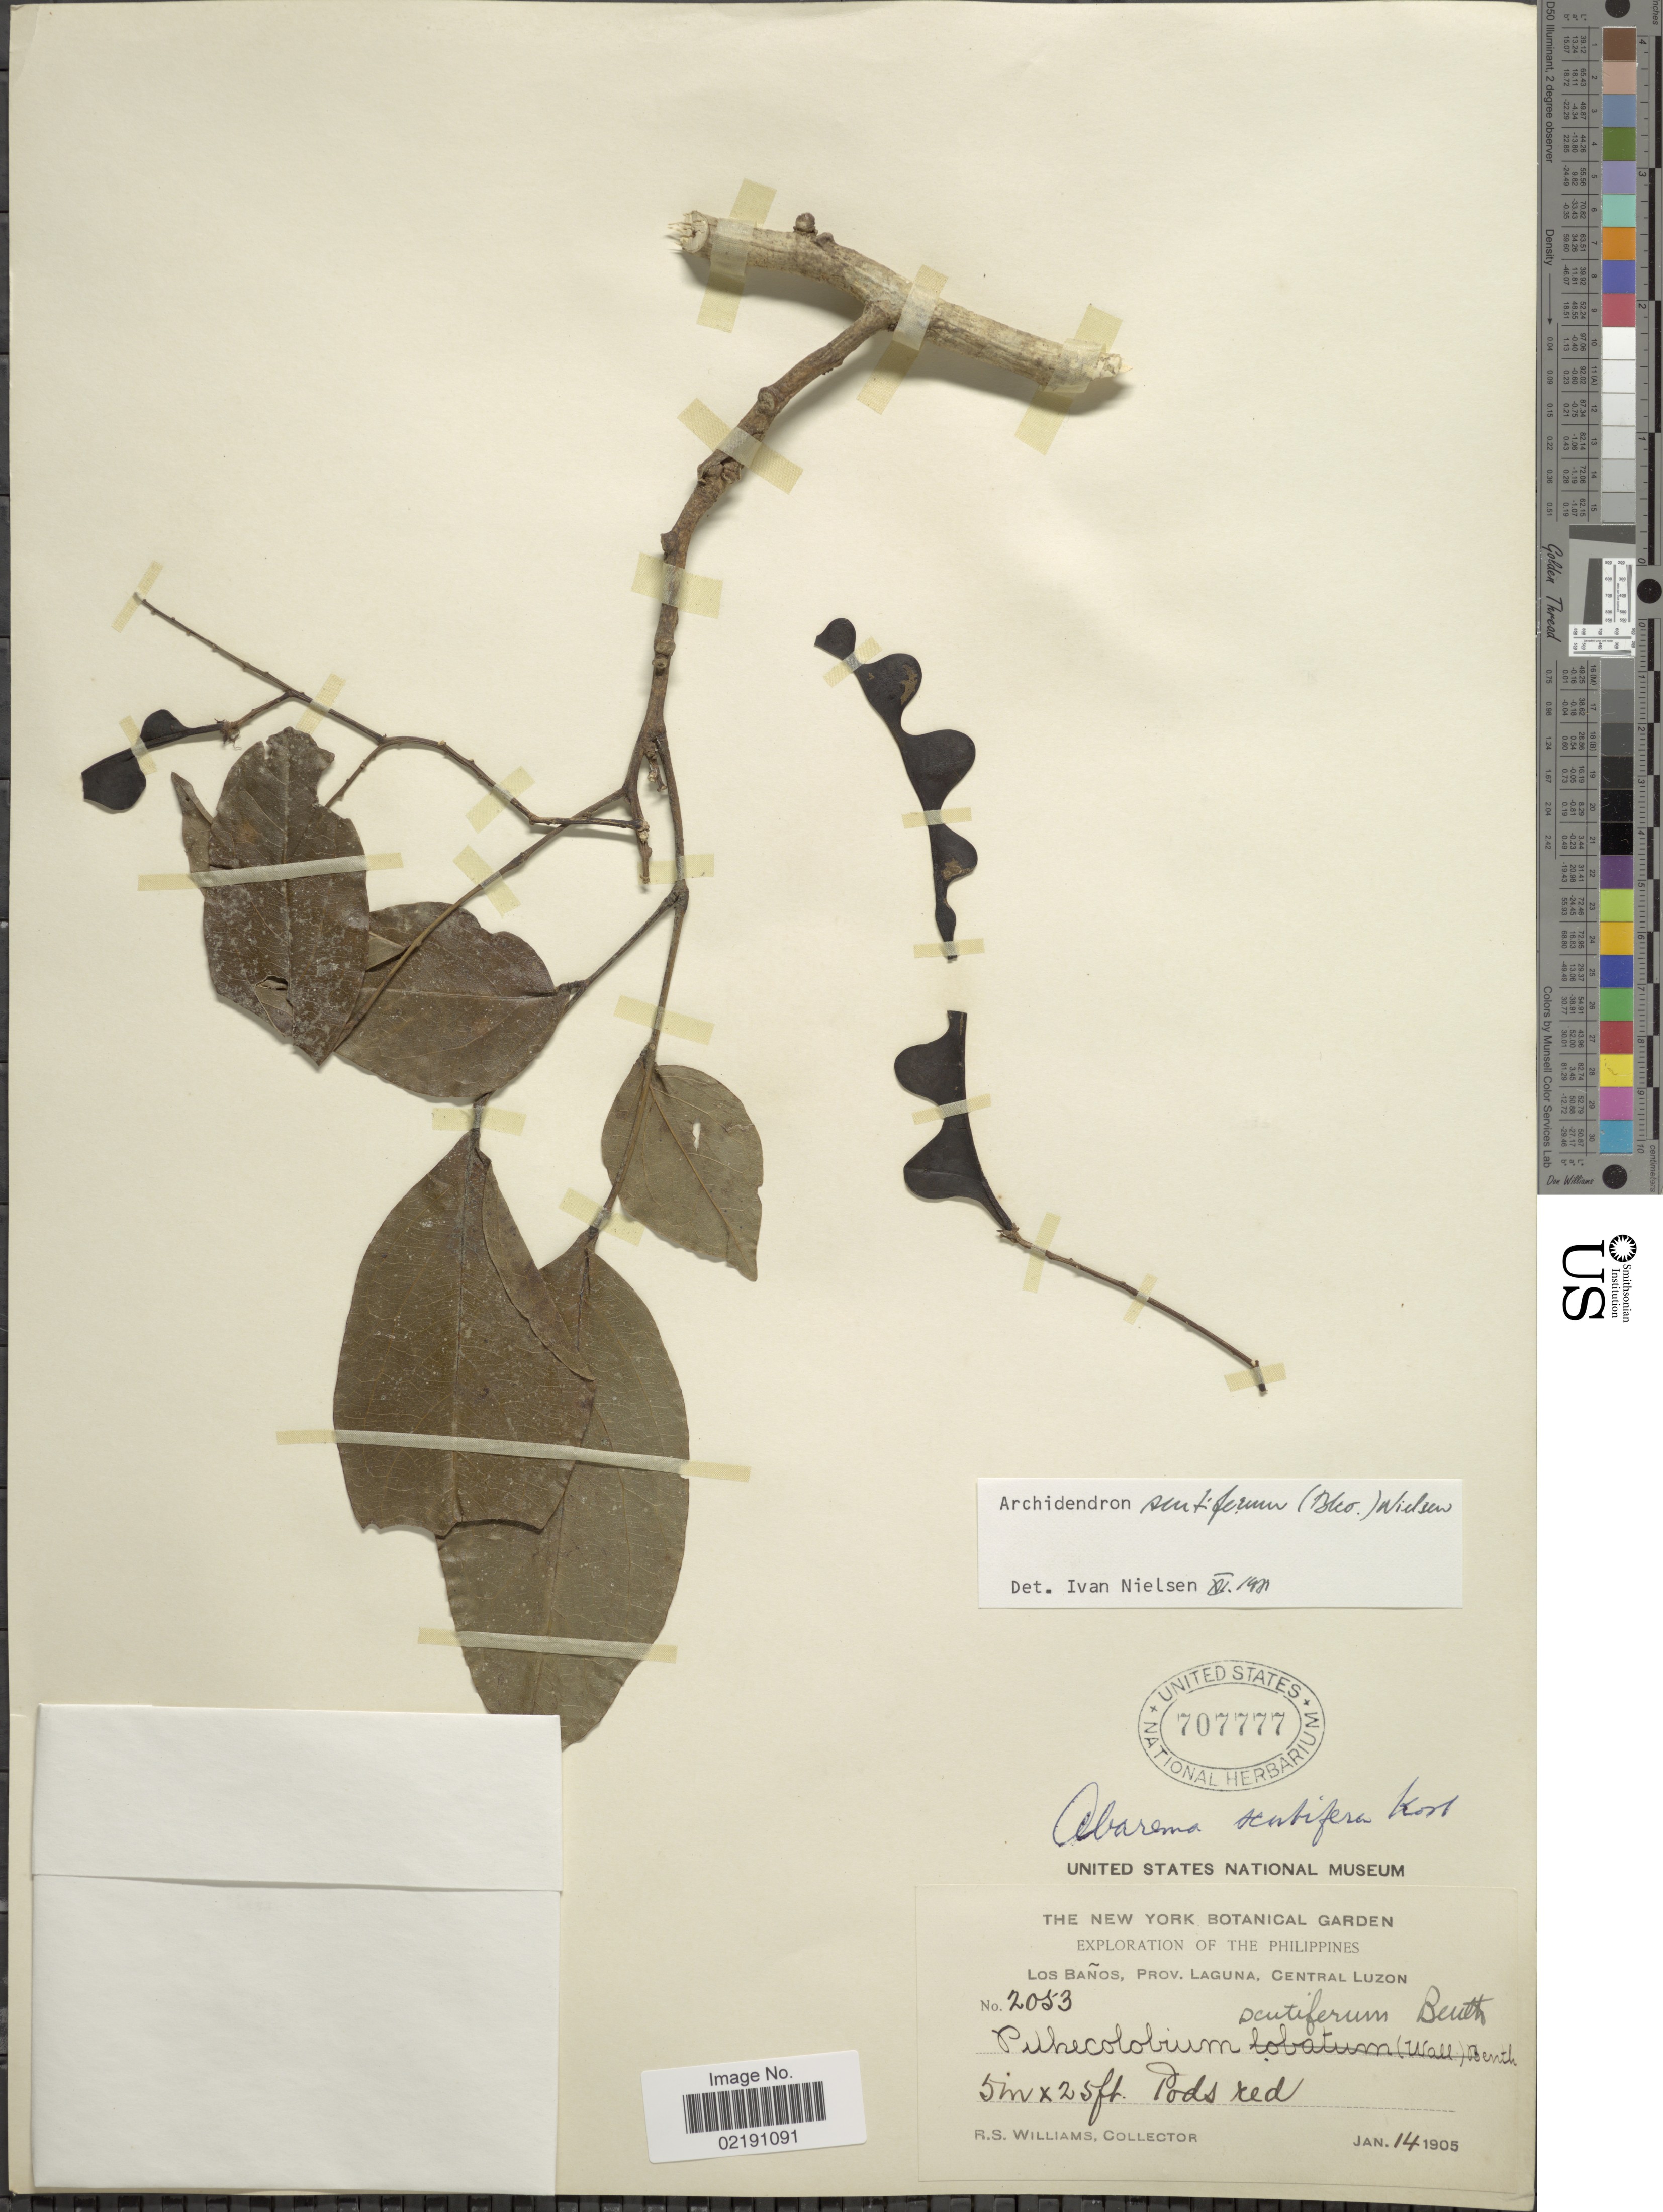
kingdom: Plantae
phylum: Tracheophyta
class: Magnoliopsida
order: Fabales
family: Fabaceae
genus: Archidendron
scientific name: Archidendron scutiferum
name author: (Blanco) I.C. Nielsen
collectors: R. S. Williams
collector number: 2053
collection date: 1905-01-14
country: Philippines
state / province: Central Luzon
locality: Los Baños, Prov. Laguna, Central Luzon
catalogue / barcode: US 707777